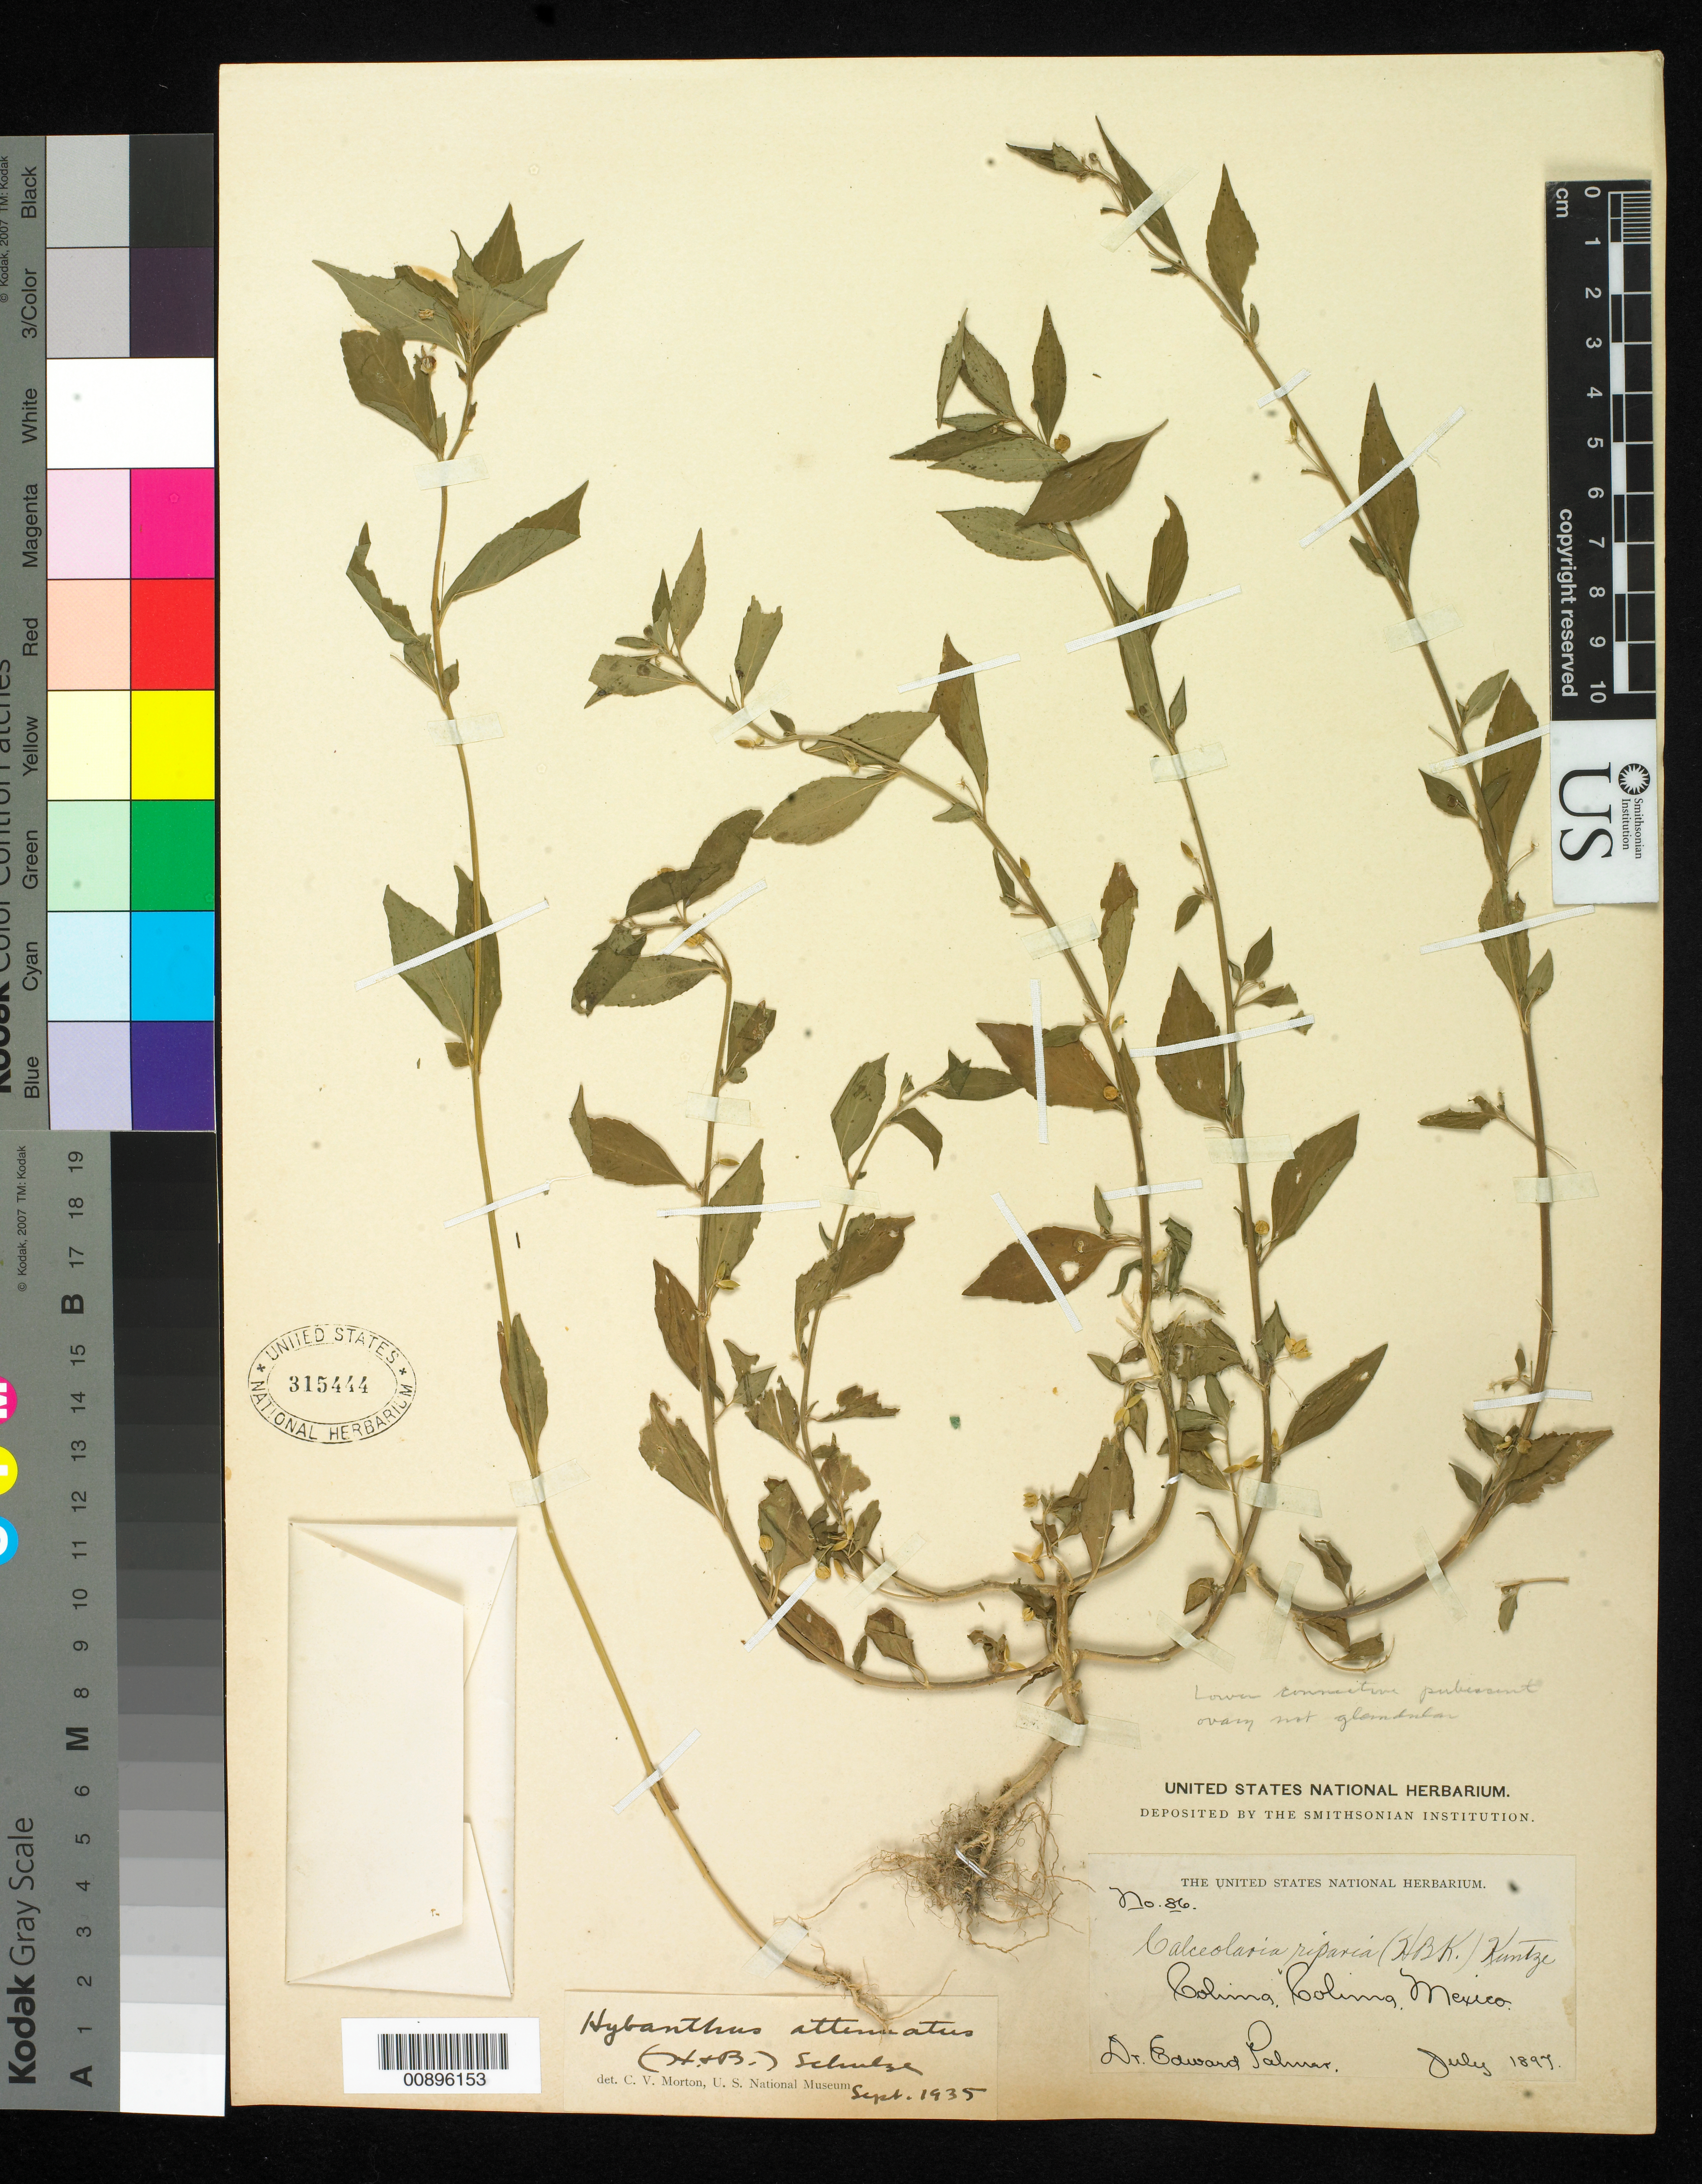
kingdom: Plantae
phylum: Tracheophyta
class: Magnoliopsida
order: Malpighiales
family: Violaceae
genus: Pombalia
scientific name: Pombalia attenuata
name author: (Humb. & Bonpl. ex Willd.) Paula-Souza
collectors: E. Palmer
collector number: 86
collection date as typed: Jul 1897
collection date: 1897-07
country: Mexico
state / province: Colima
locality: Colima, Colima.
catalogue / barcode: US 315444